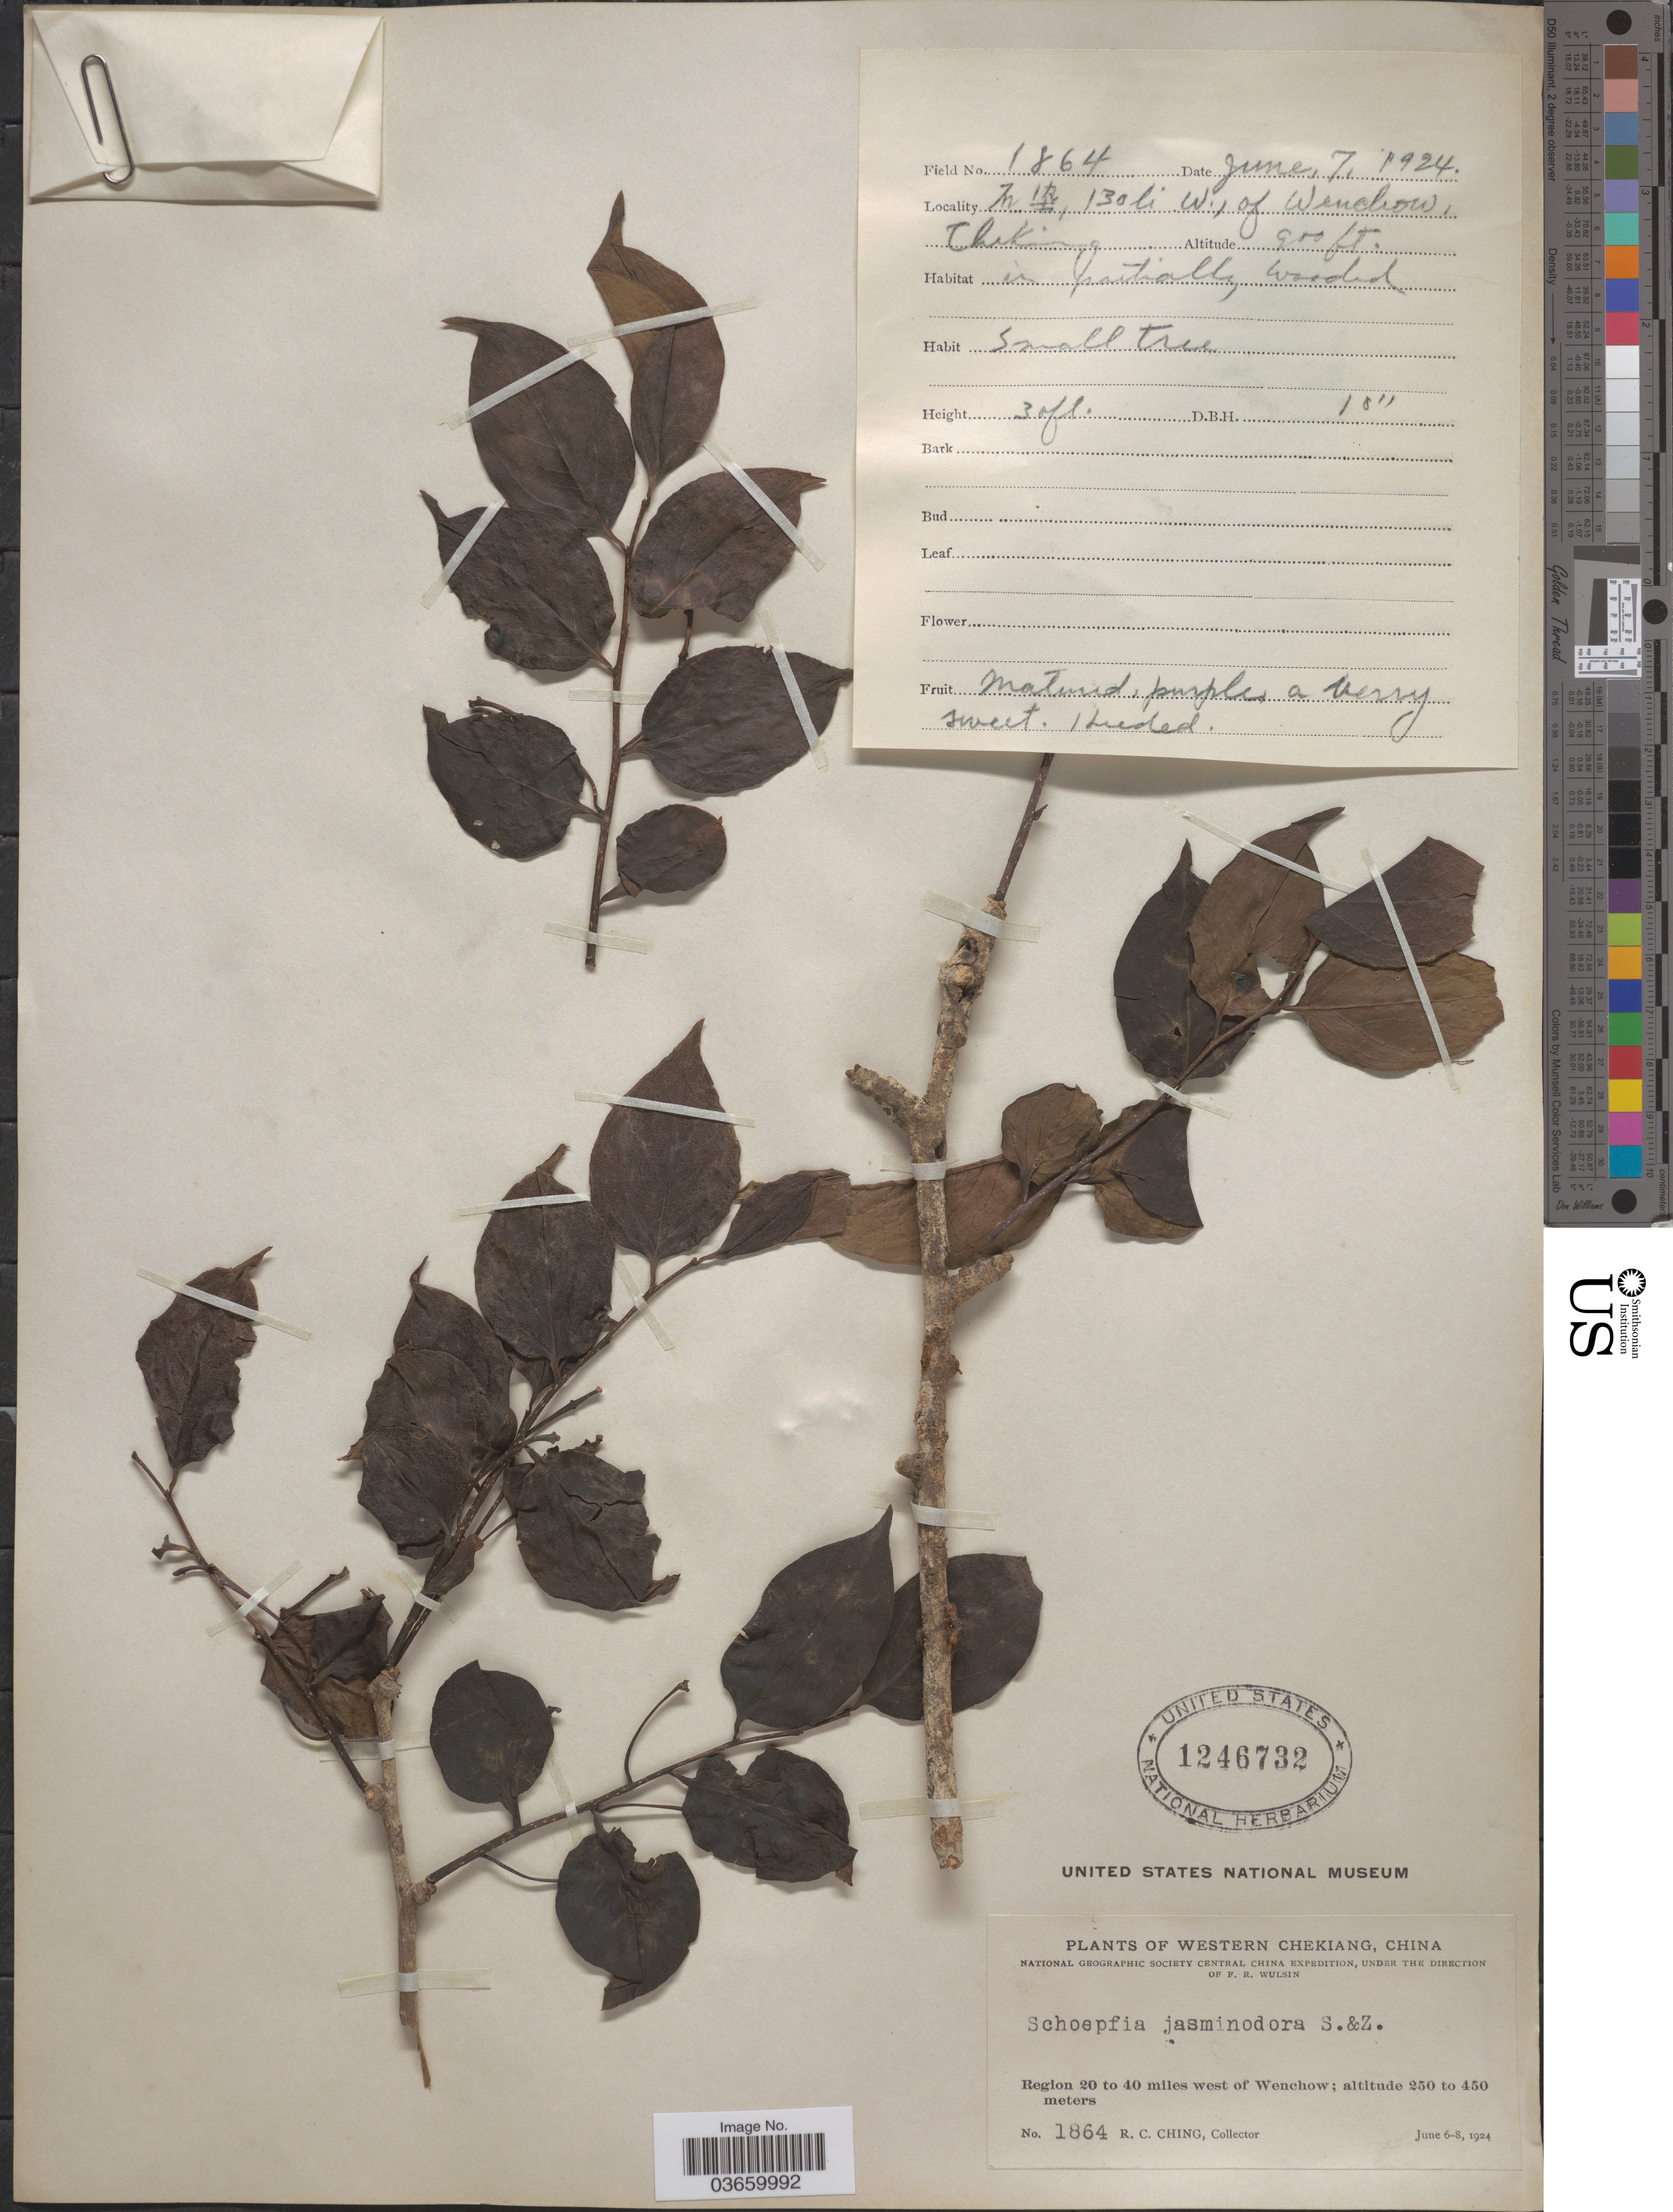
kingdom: Plantae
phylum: Tracheophyta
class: Magnoliopsida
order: Santalales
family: Schoepfiaceae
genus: Schoepfia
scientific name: Schoepfia jasminodora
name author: Zucc. & Siebold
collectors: R. C. Ching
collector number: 1864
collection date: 1924-06-07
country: China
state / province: Zhejiang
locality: Western Chekiang, Region 20 to 40 miles west of Wenchow. X, 130 li W., of Wenchow.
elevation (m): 274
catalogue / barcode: US 1246732